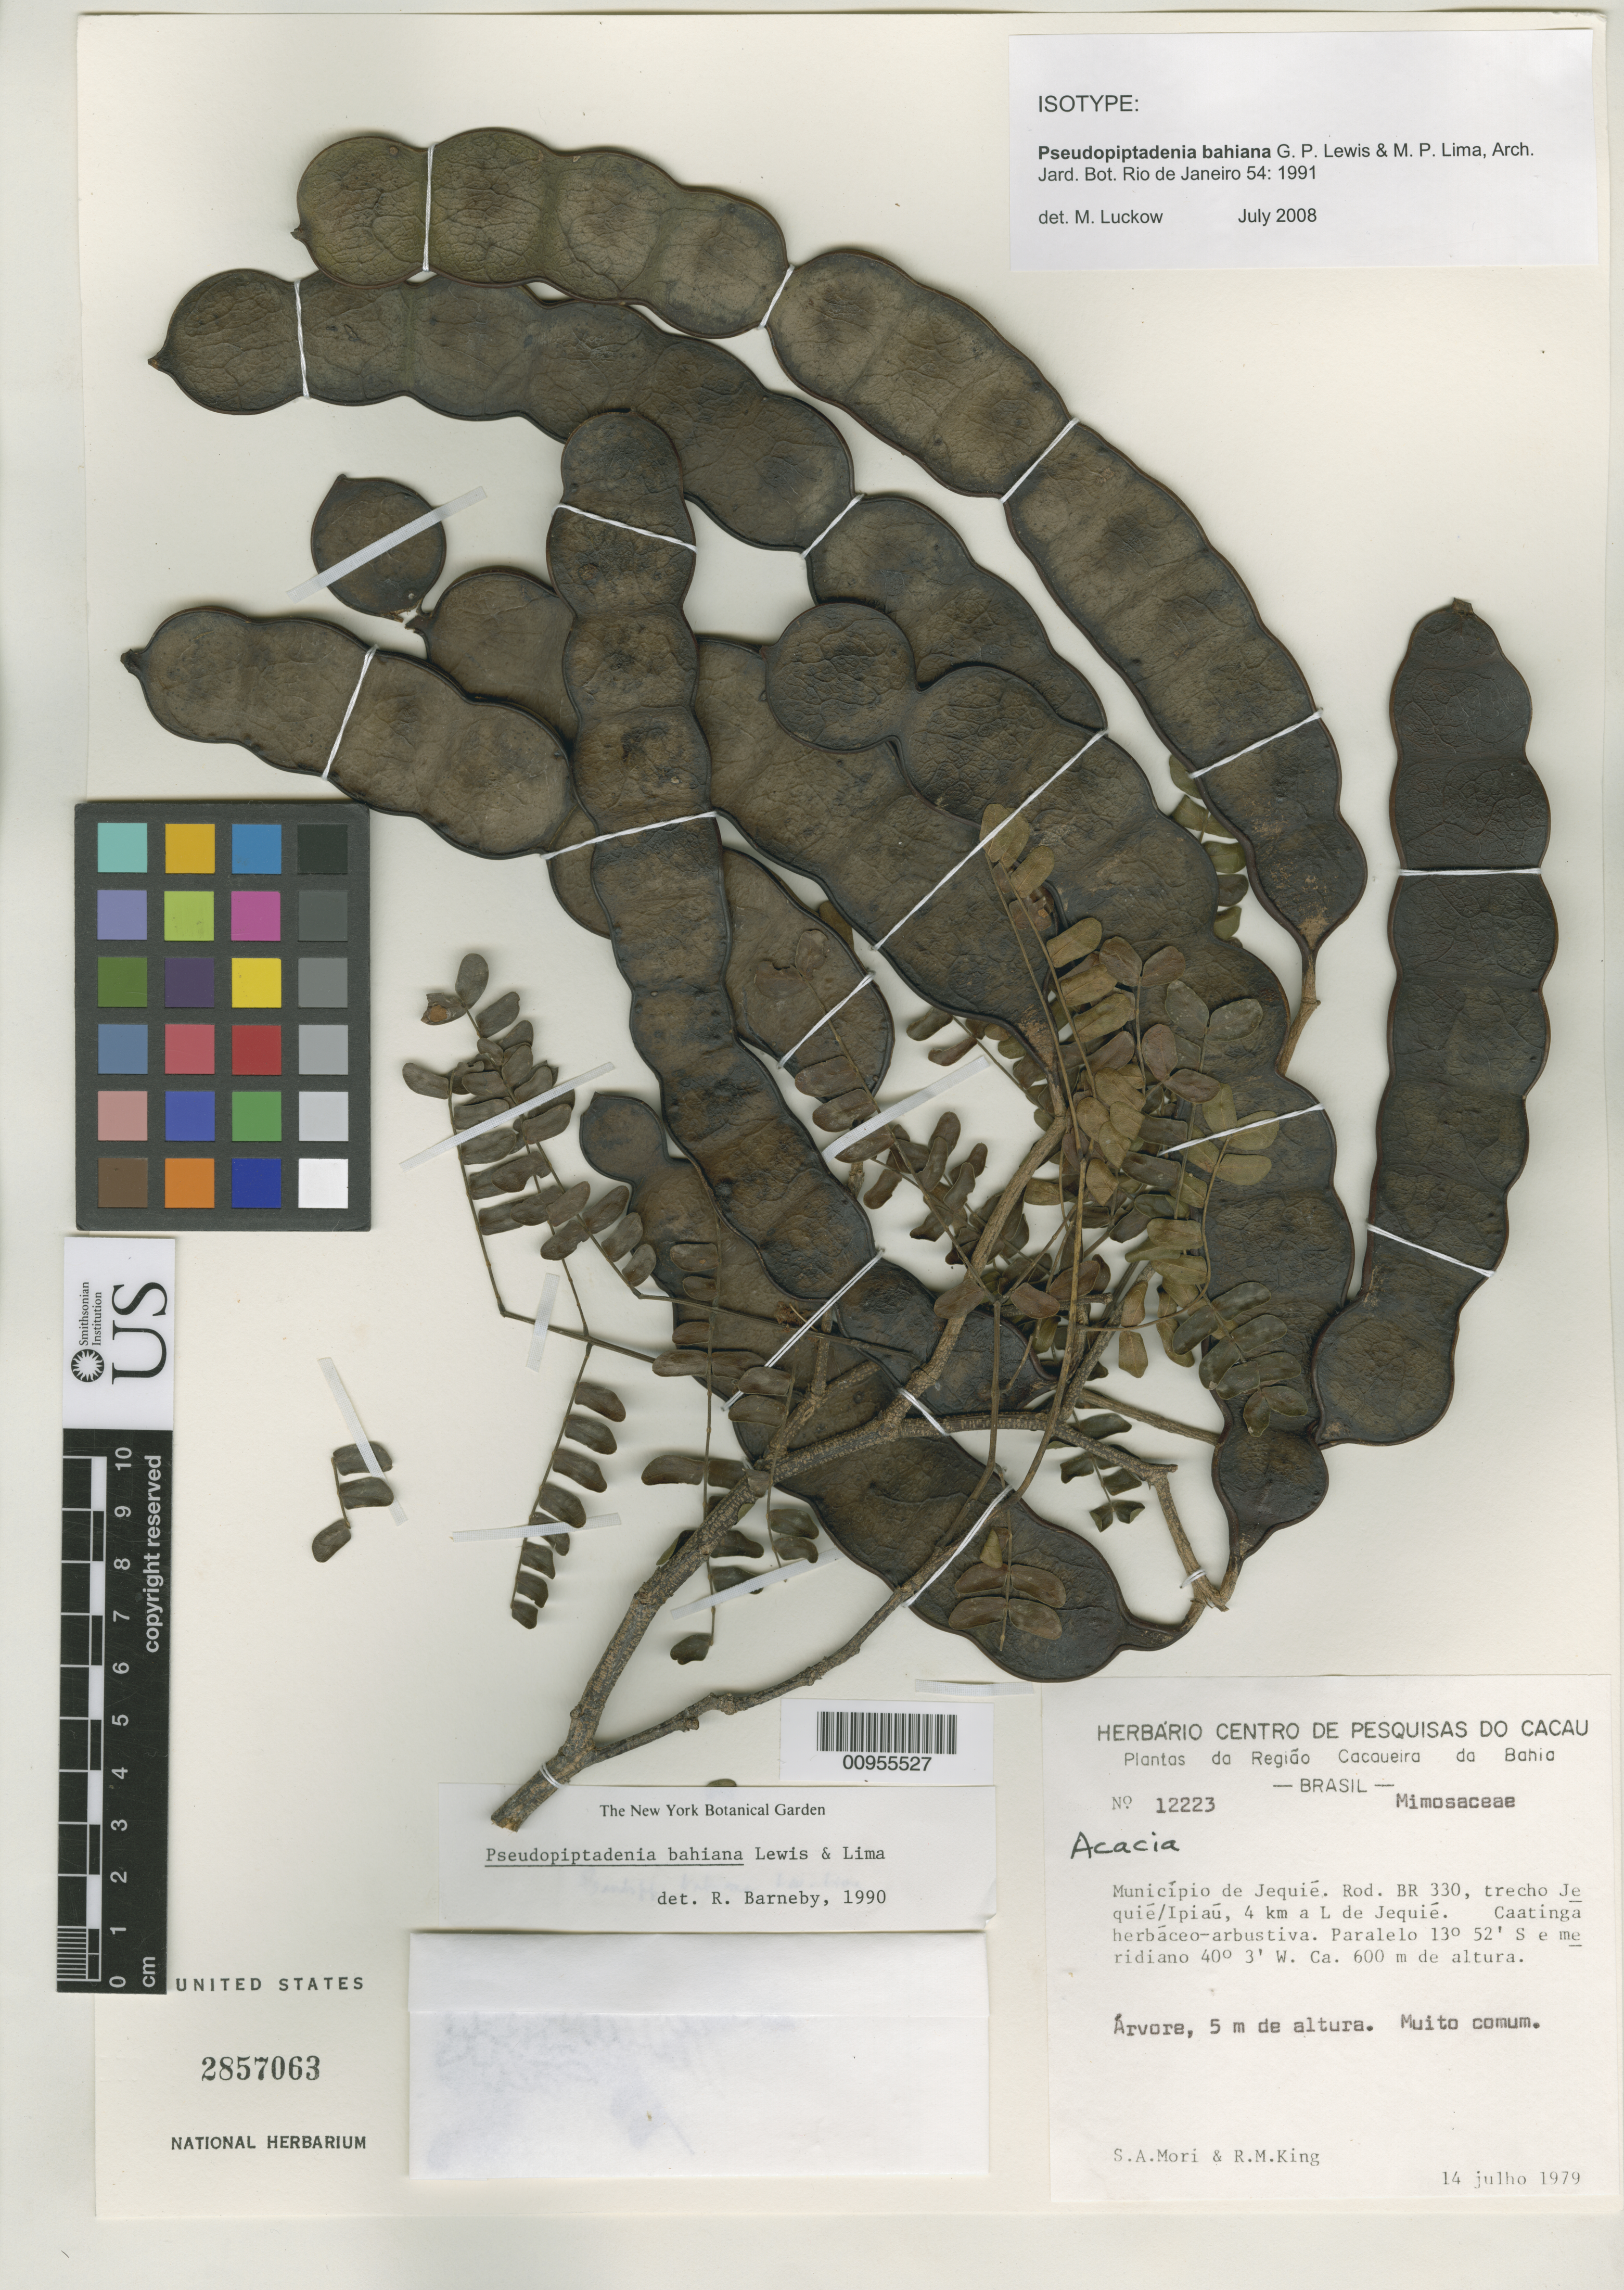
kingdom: Plantae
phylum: Tracheophyta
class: Magnoliopsida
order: Fabales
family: Fabaceae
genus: Pseudopiptadenia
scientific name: Pseudopiptadenia bahiana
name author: G.P. Lewis & M.P. Lima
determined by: Luckow, M. A.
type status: Isotype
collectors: S. Mori & R. M. King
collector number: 12223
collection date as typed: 14 Jul 1979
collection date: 1979-07-14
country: Brazil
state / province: Bahia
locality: Município de Jequié. Rod. BR 330, trecho Jequié/Ipiaú, 4 km a L de Jequié.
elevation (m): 600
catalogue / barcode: US 2857063